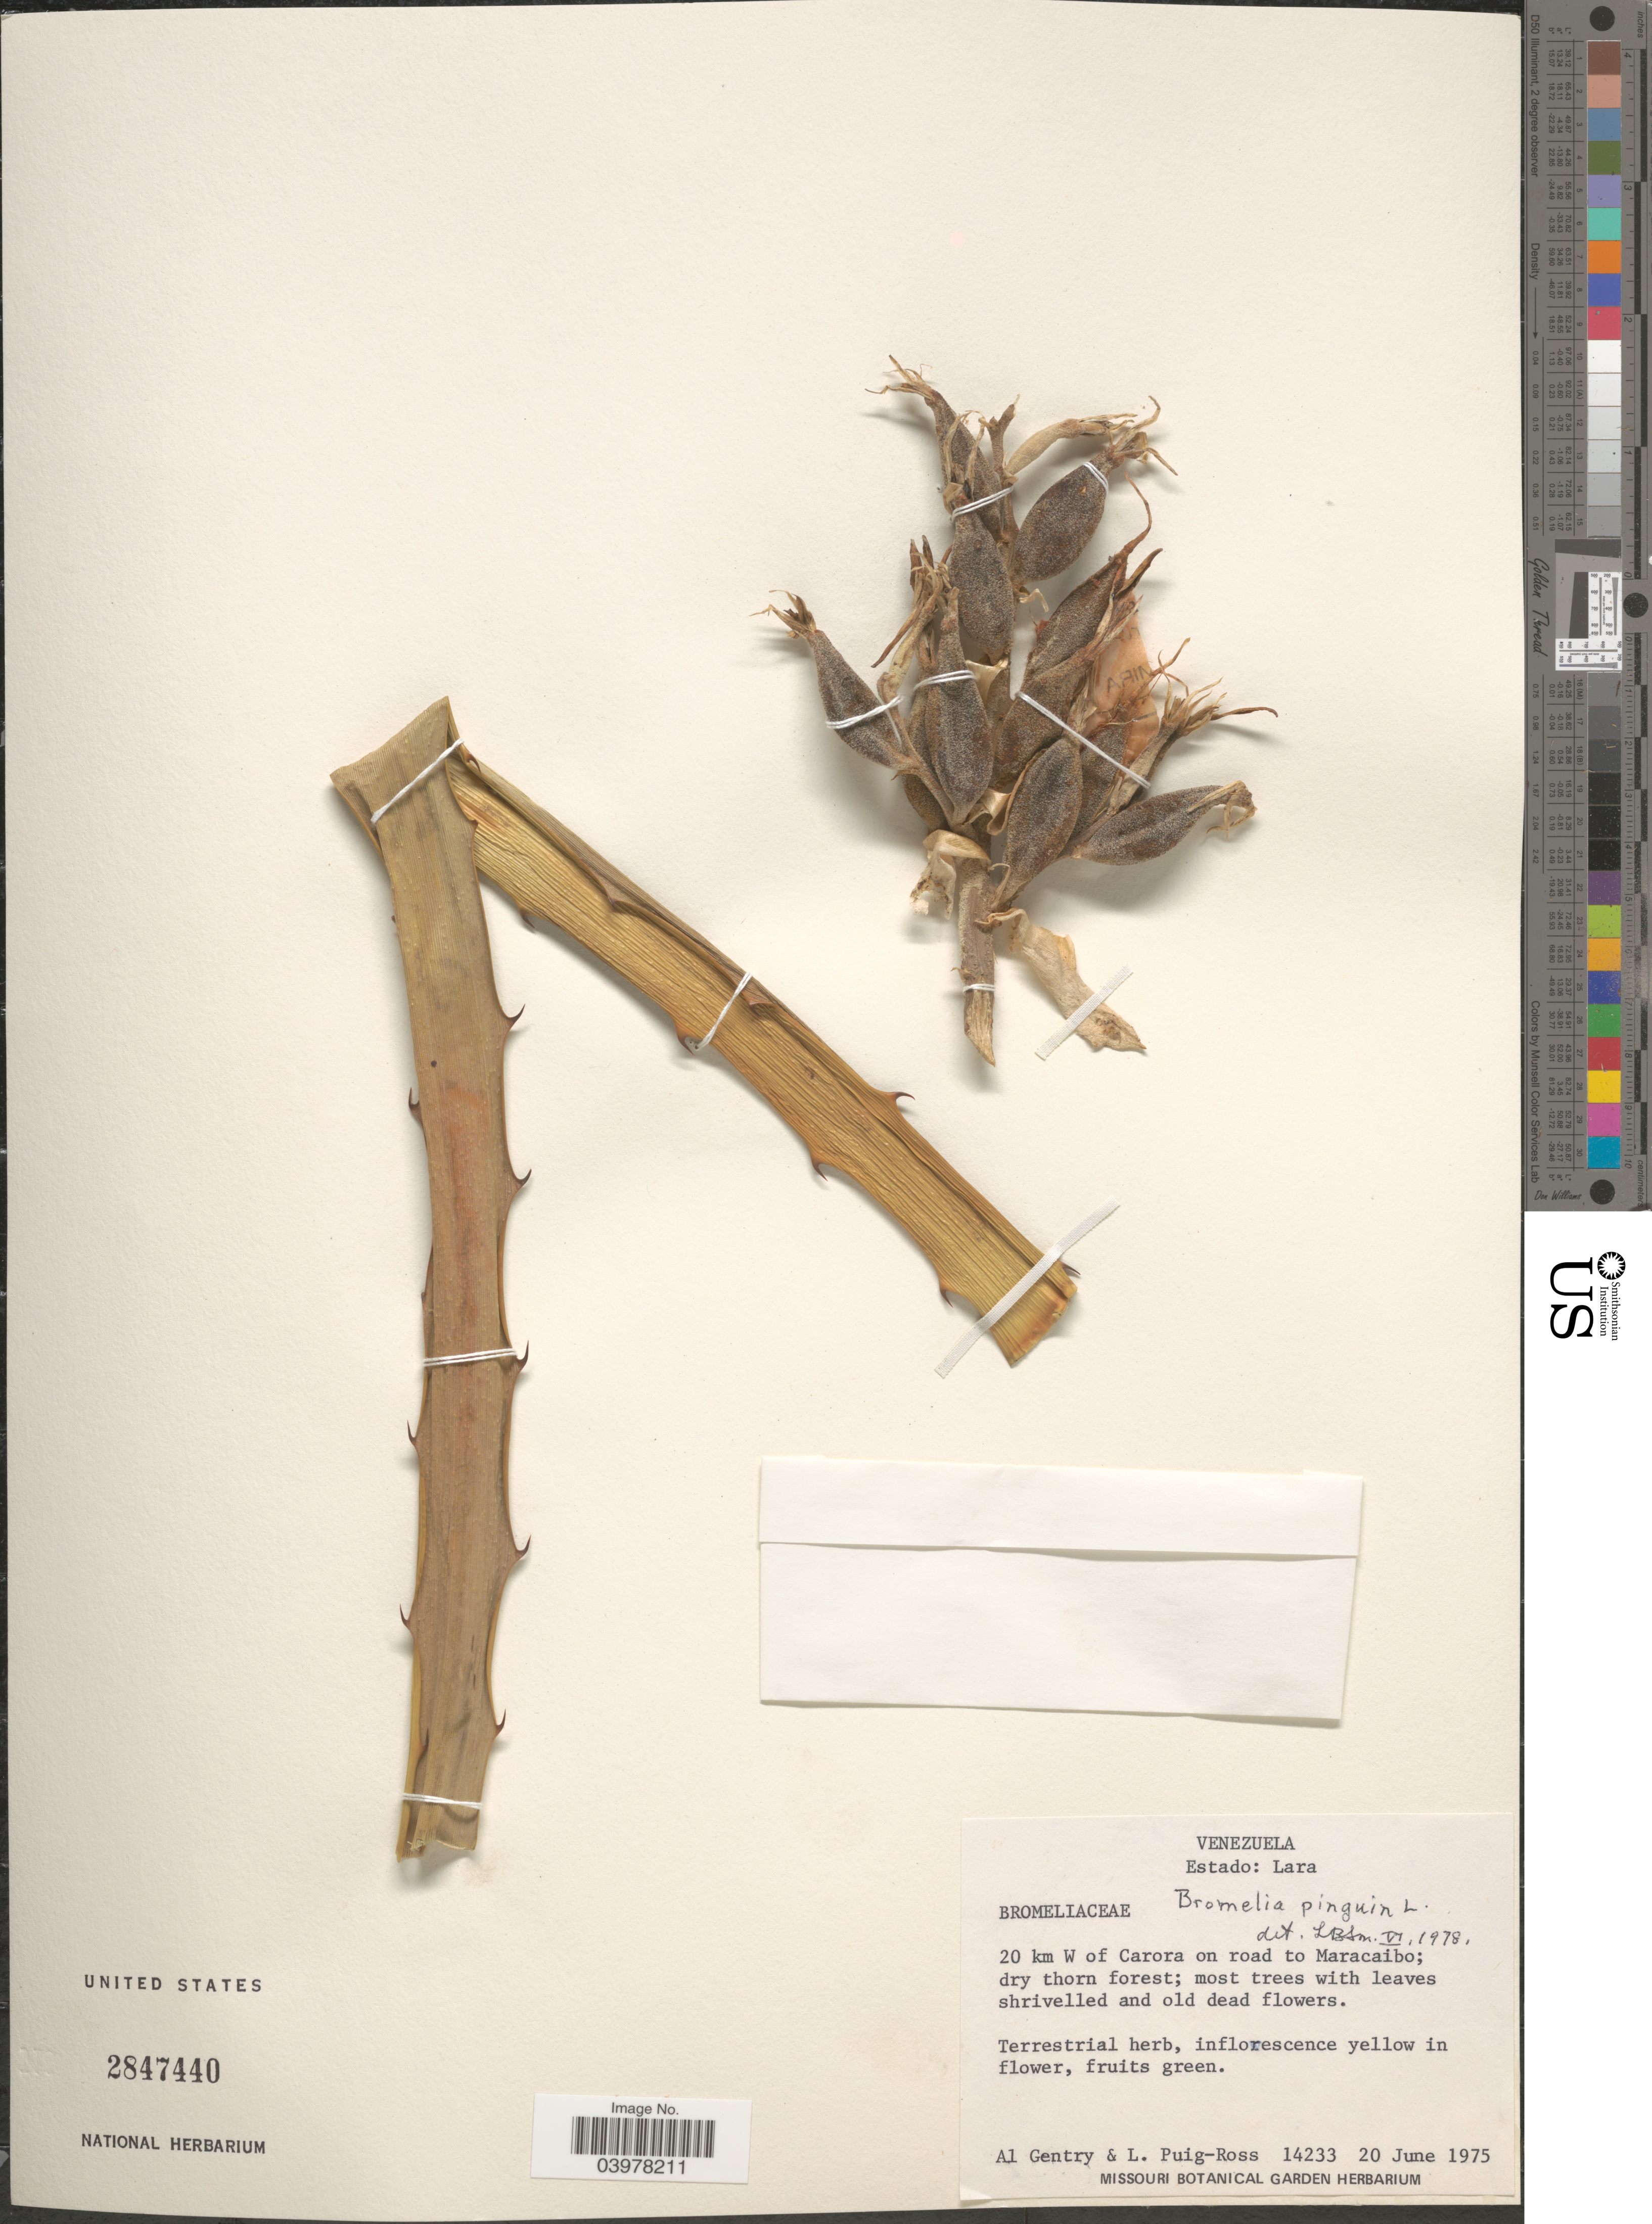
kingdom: Plantae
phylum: Tracheophyta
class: Liliopsida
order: Poales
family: Bromeliaceae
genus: Bromelia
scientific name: Bromelia pinguin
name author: L.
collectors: A. H. Gentry & L. Puig-Ross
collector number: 14233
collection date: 1975-06-20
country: Venezuela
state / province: Lara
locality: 20 km W of Carora on road to Maracaibo.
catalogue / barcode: US 2847440